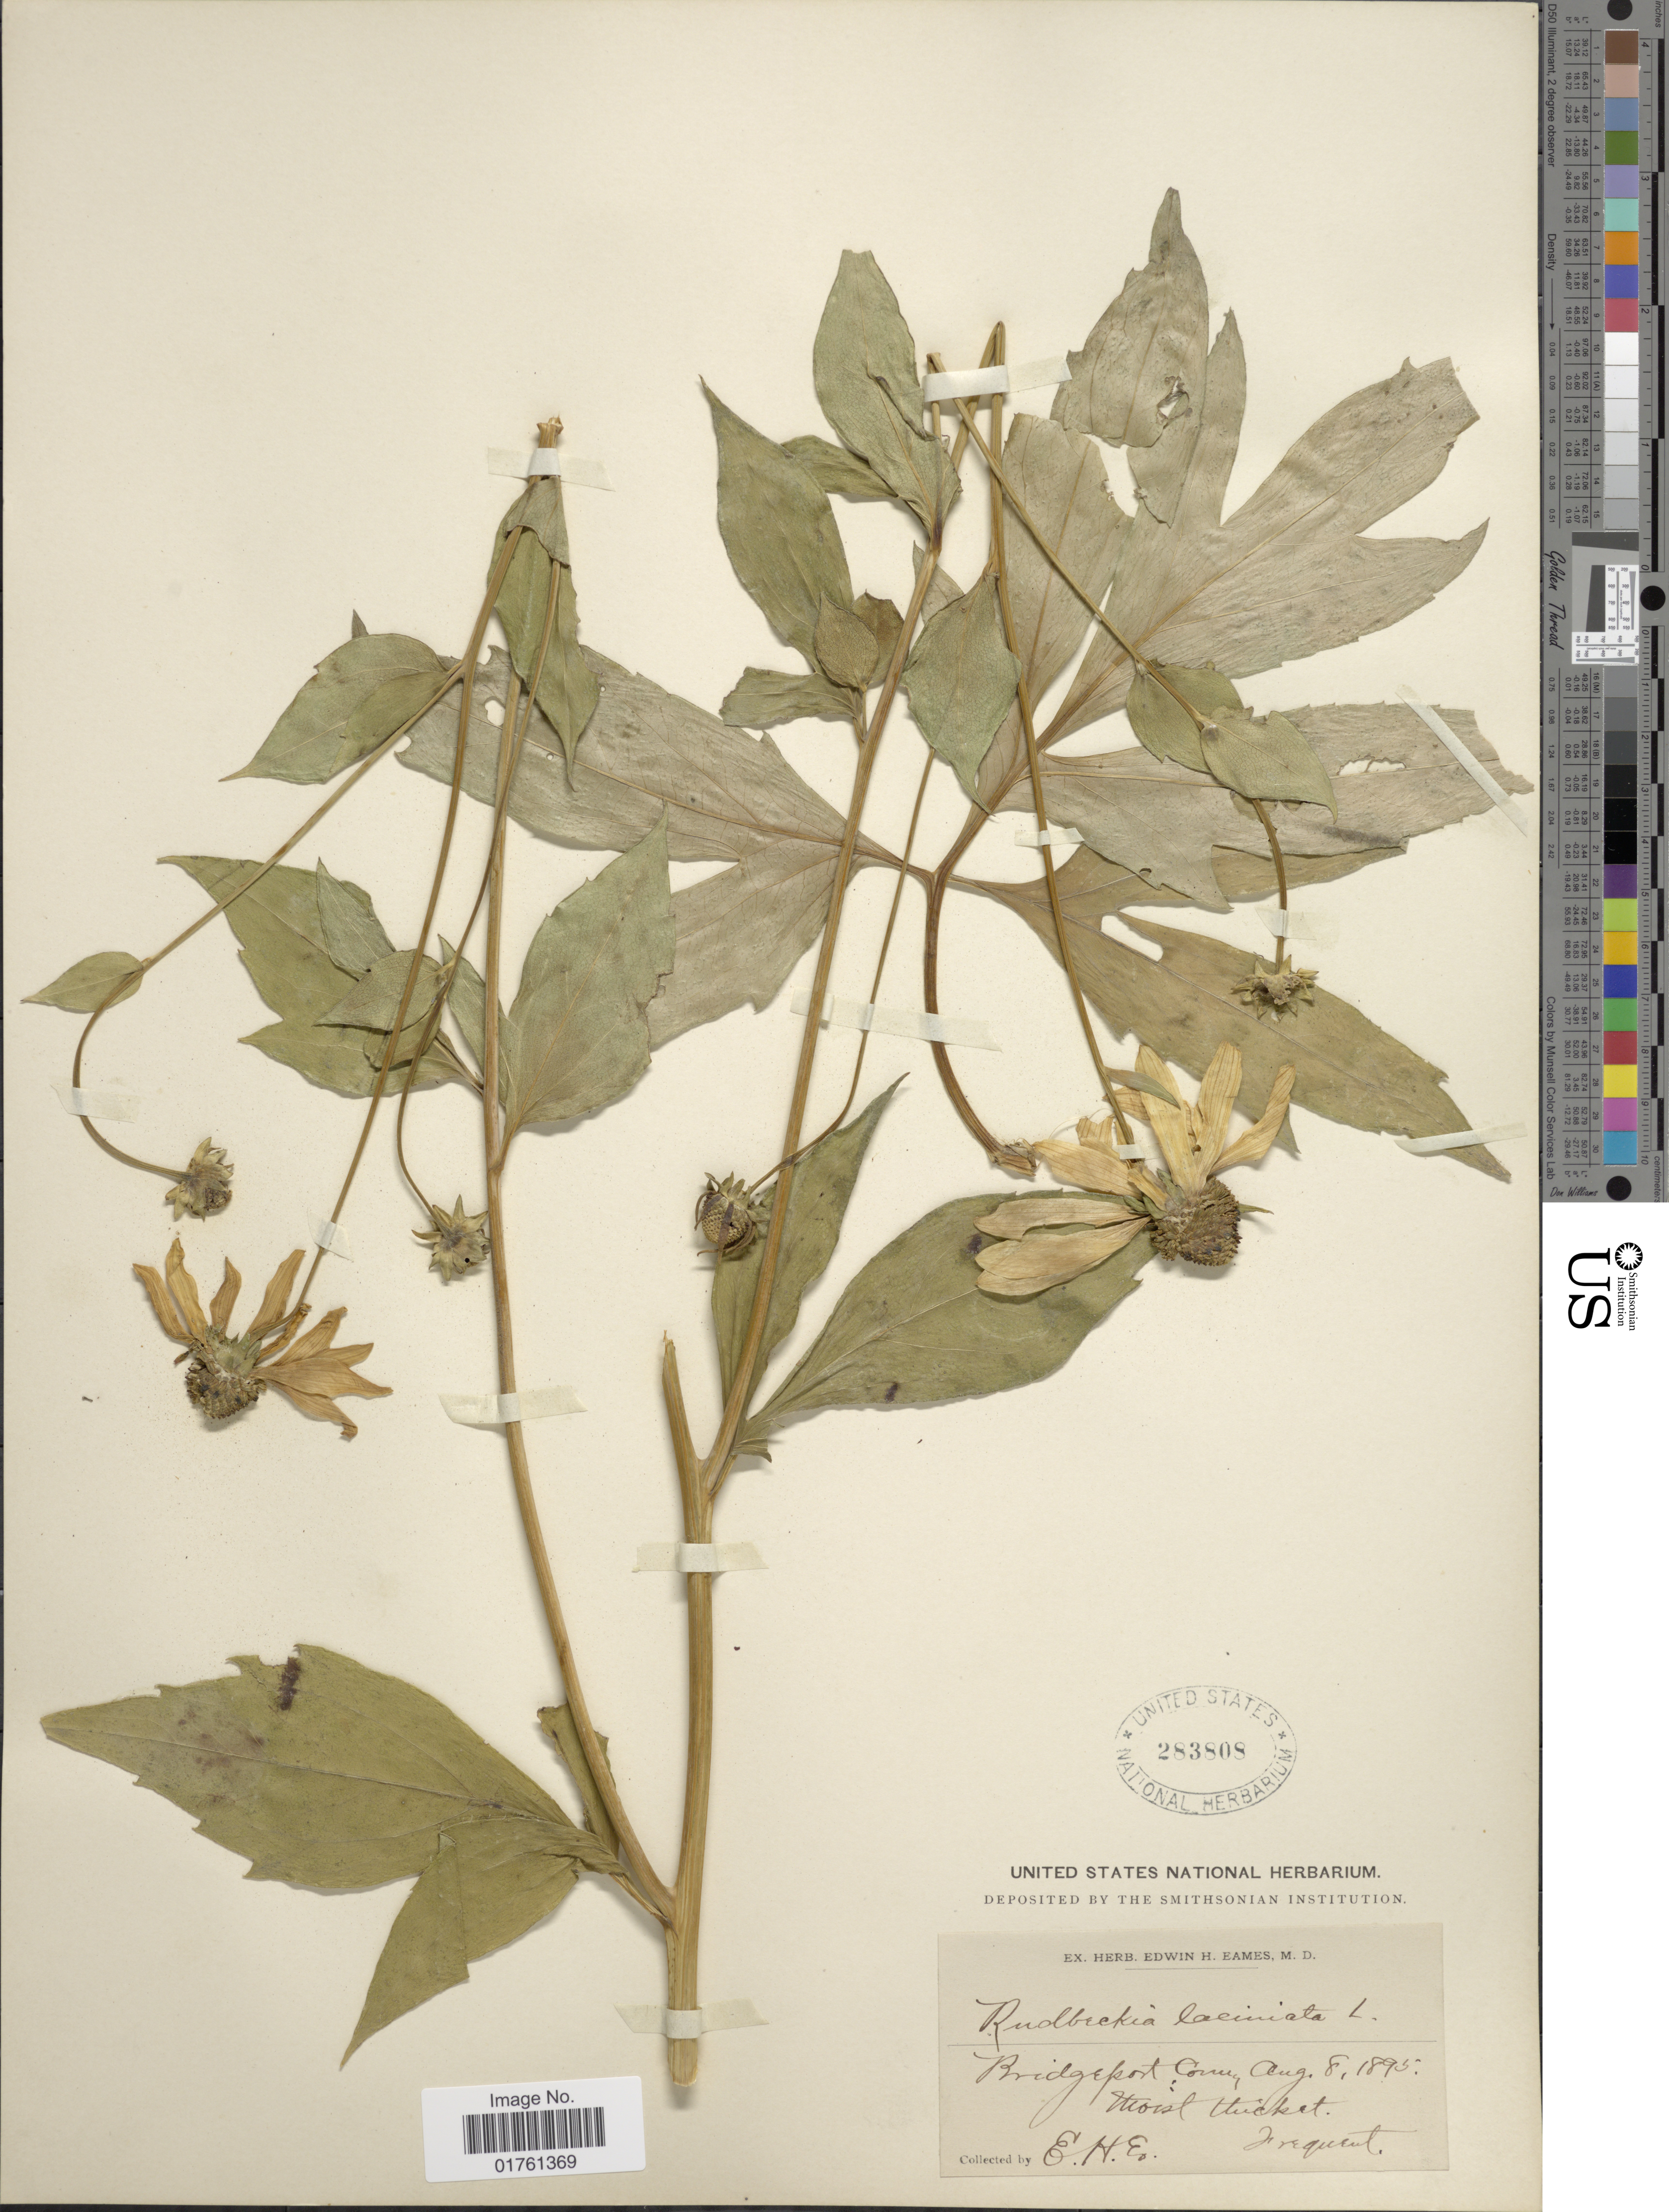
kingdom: Plantae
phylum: Tracheophyta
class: Magnoliopsida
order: Asterales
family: Asteraceae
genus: Rudbeckia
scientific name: Rudbeckia laciniata var. laciniata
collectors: E. H. Eames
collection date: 1895-08-08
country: United States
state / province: Connecticut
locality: Bridgeport Conn, Moist thicket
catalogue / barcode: US 283808